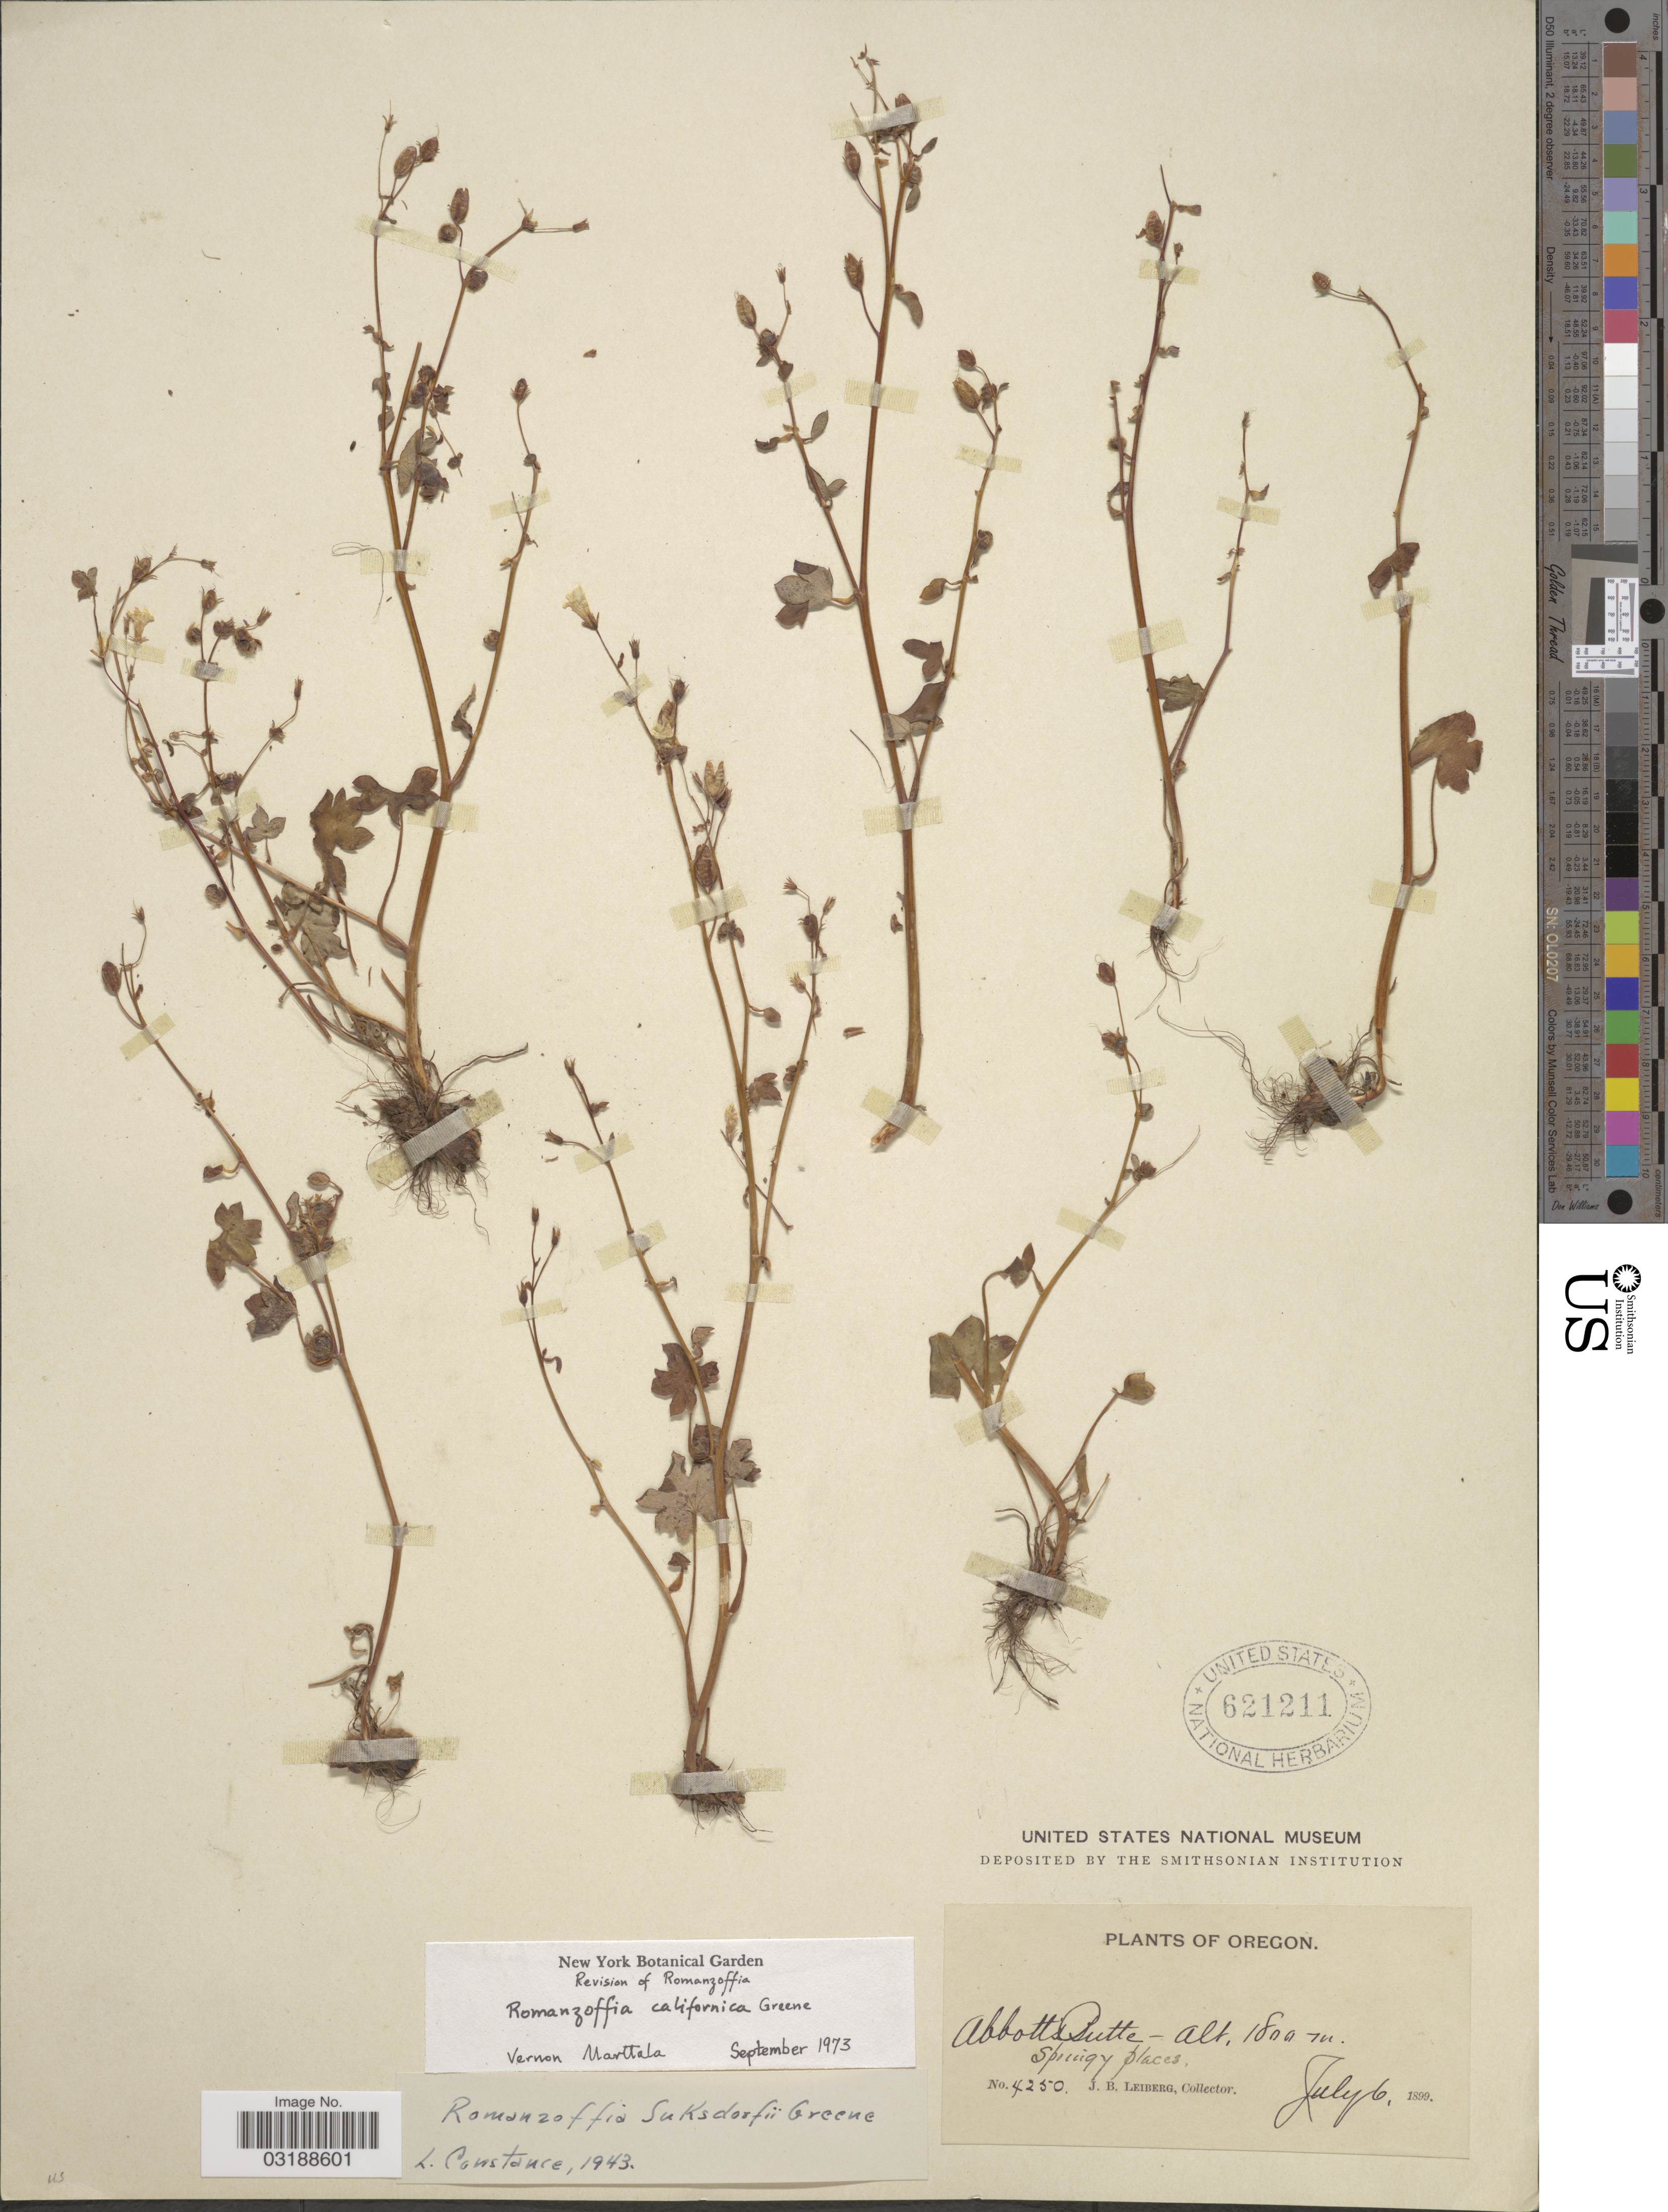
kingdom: Plantae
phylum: Tracheophyta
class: Magnoliopsida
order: Boraginales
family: Hydrophyllaceae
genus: Romanzoffia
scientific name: Romanzoffia californica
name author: Greene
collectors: J. B. Leiberg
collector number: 4250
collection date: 1899-07-06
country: United States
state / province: Oregon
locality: Abbott's Butte.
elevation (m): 1800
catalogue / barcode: US 621211